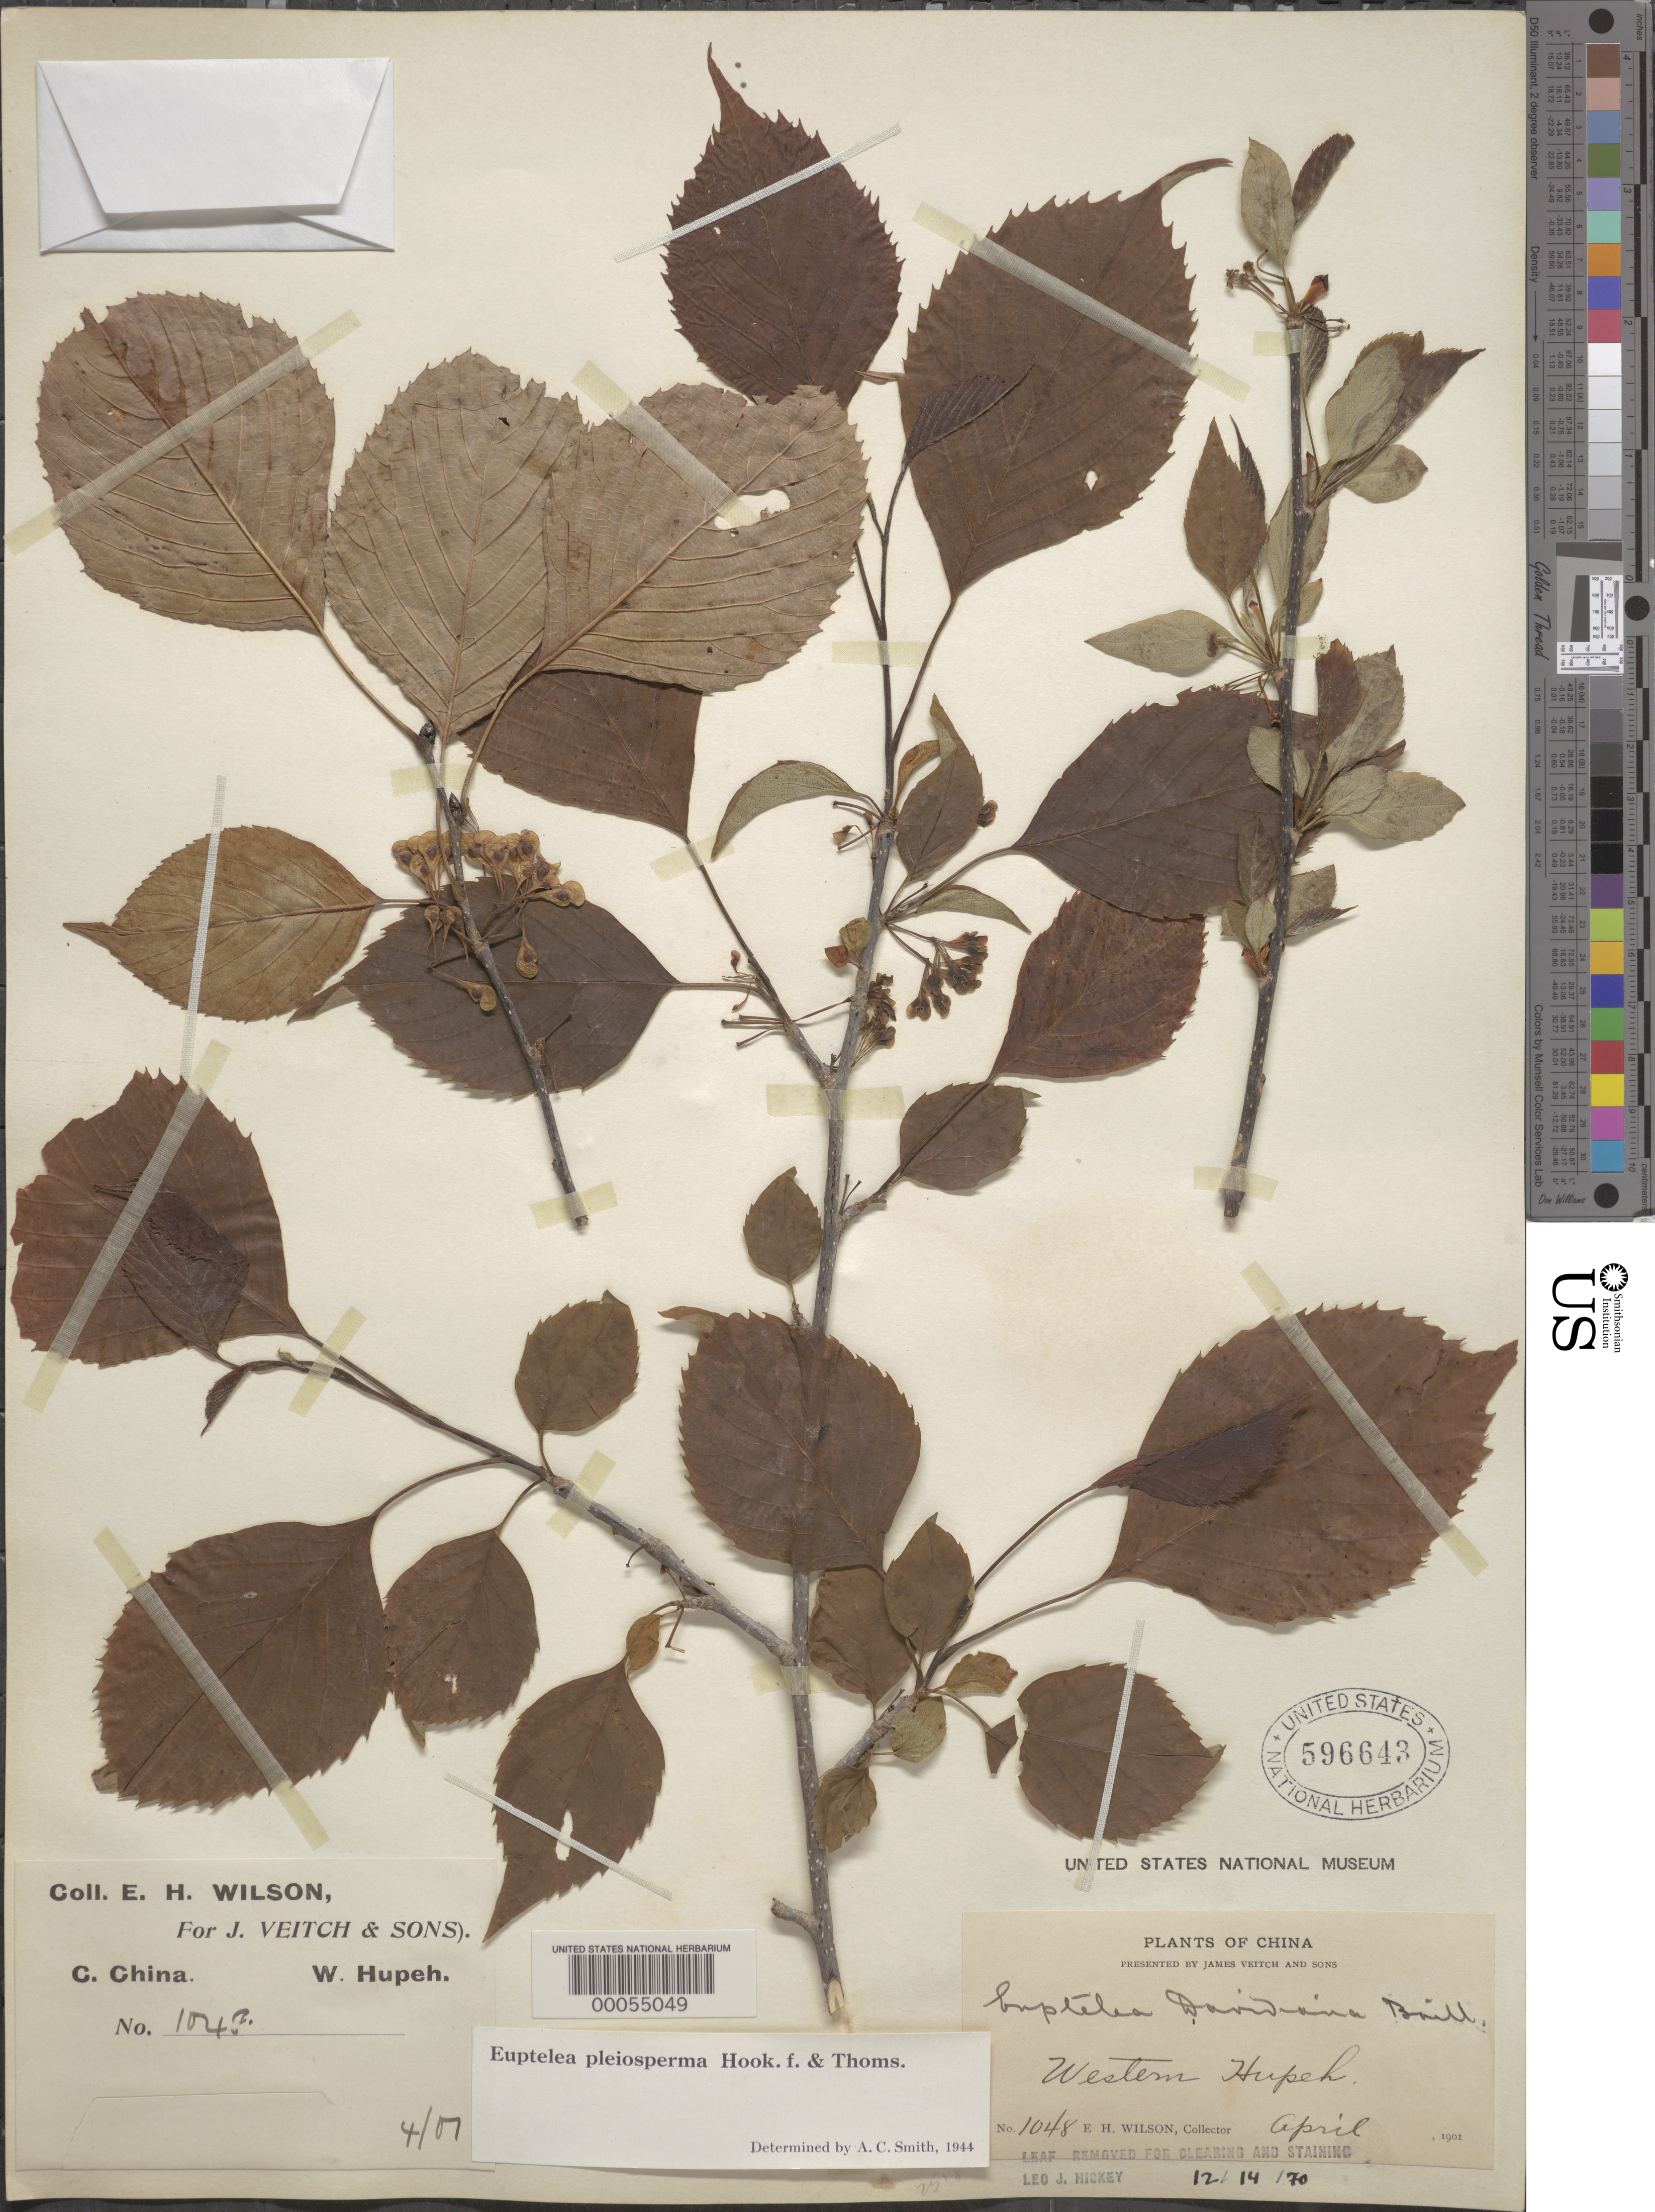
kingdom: Plantae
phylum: Tracheophyta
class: Magnoliopsida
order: Ranunculales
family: Eupteleaceae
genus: Euptelea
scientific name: Euptelea pleiosperma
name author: Hook. f. & Thomson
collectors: E. H. Wilson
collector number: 1048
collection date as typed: Apr 1901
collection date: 1901-04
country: China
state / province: Hubei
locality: Western hupeh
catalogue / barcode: US 596643